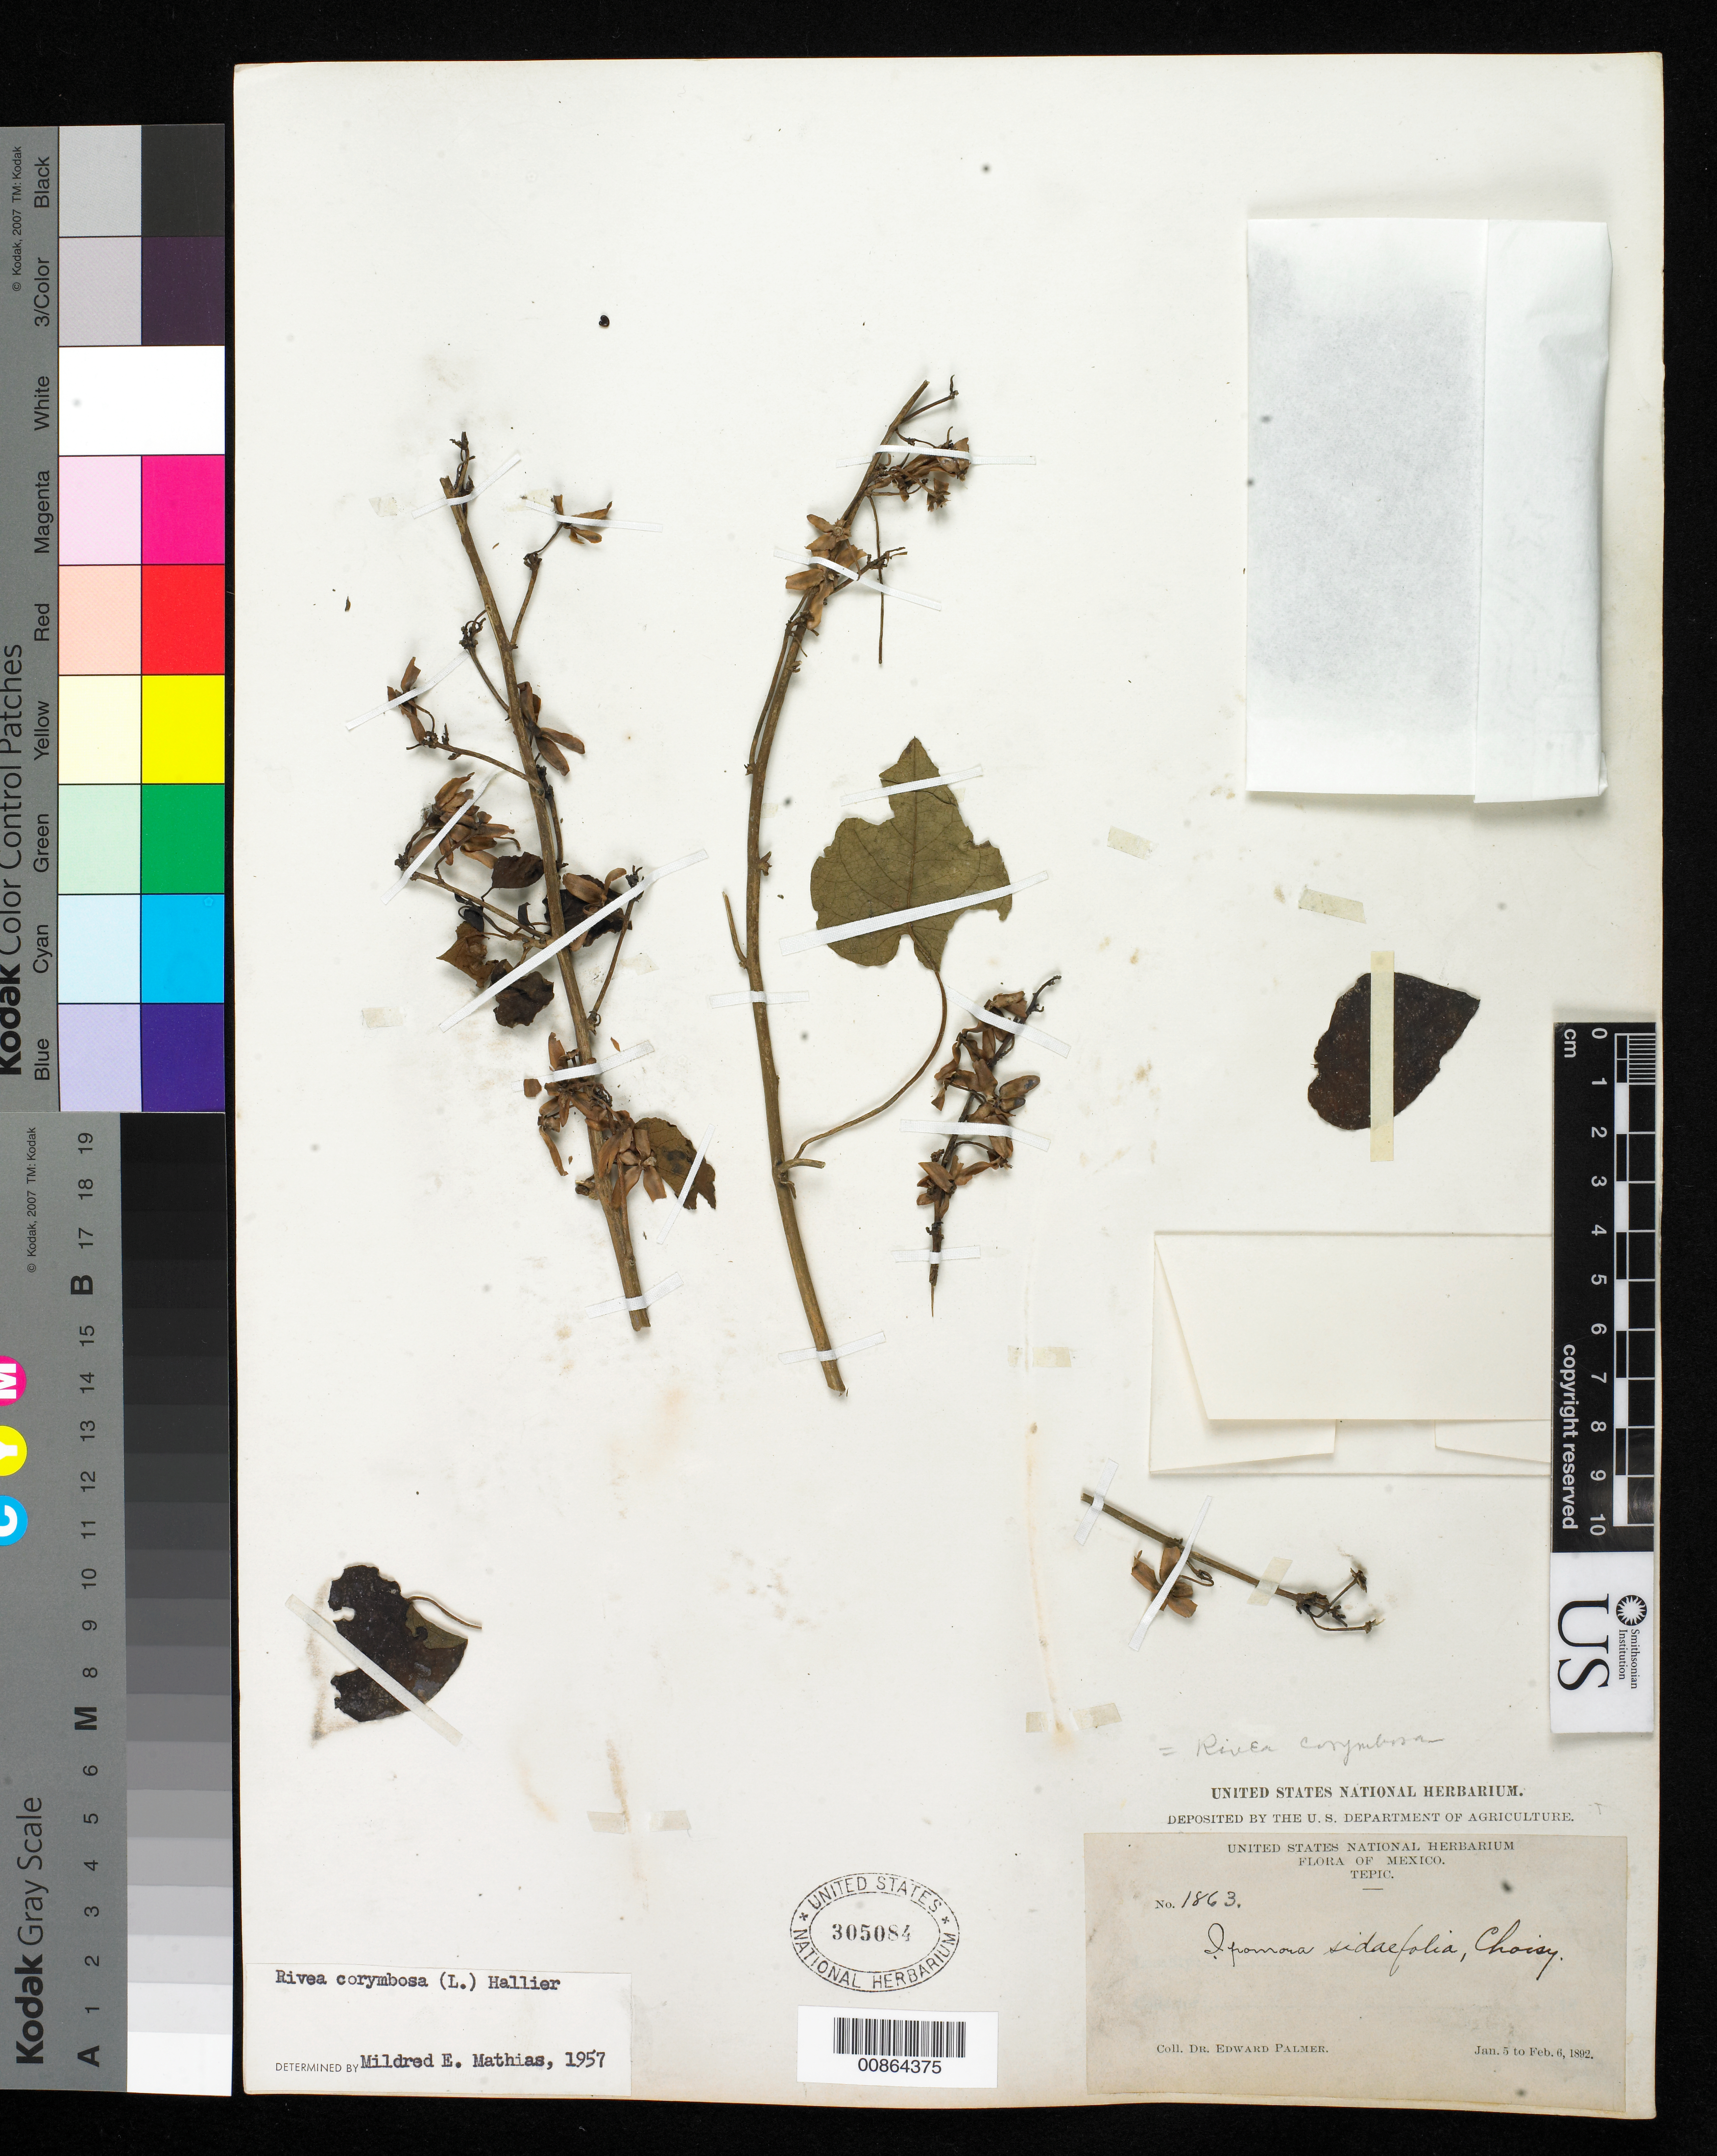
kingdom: Plantae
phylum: Tracheophyta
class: Magnoliopsida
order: Solanales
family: Convolvulaceae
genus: Turbina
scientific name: Turbina corymbosa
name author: (L.) Raf.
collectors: E. Palmer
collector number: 1863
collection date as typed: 05 Jan 1892 to 06 Feb 1892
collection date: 1892-01-05/1892-02-06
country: Mexico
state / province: Nayarit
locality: Tepic, Nayarit.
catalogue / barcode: US 305084